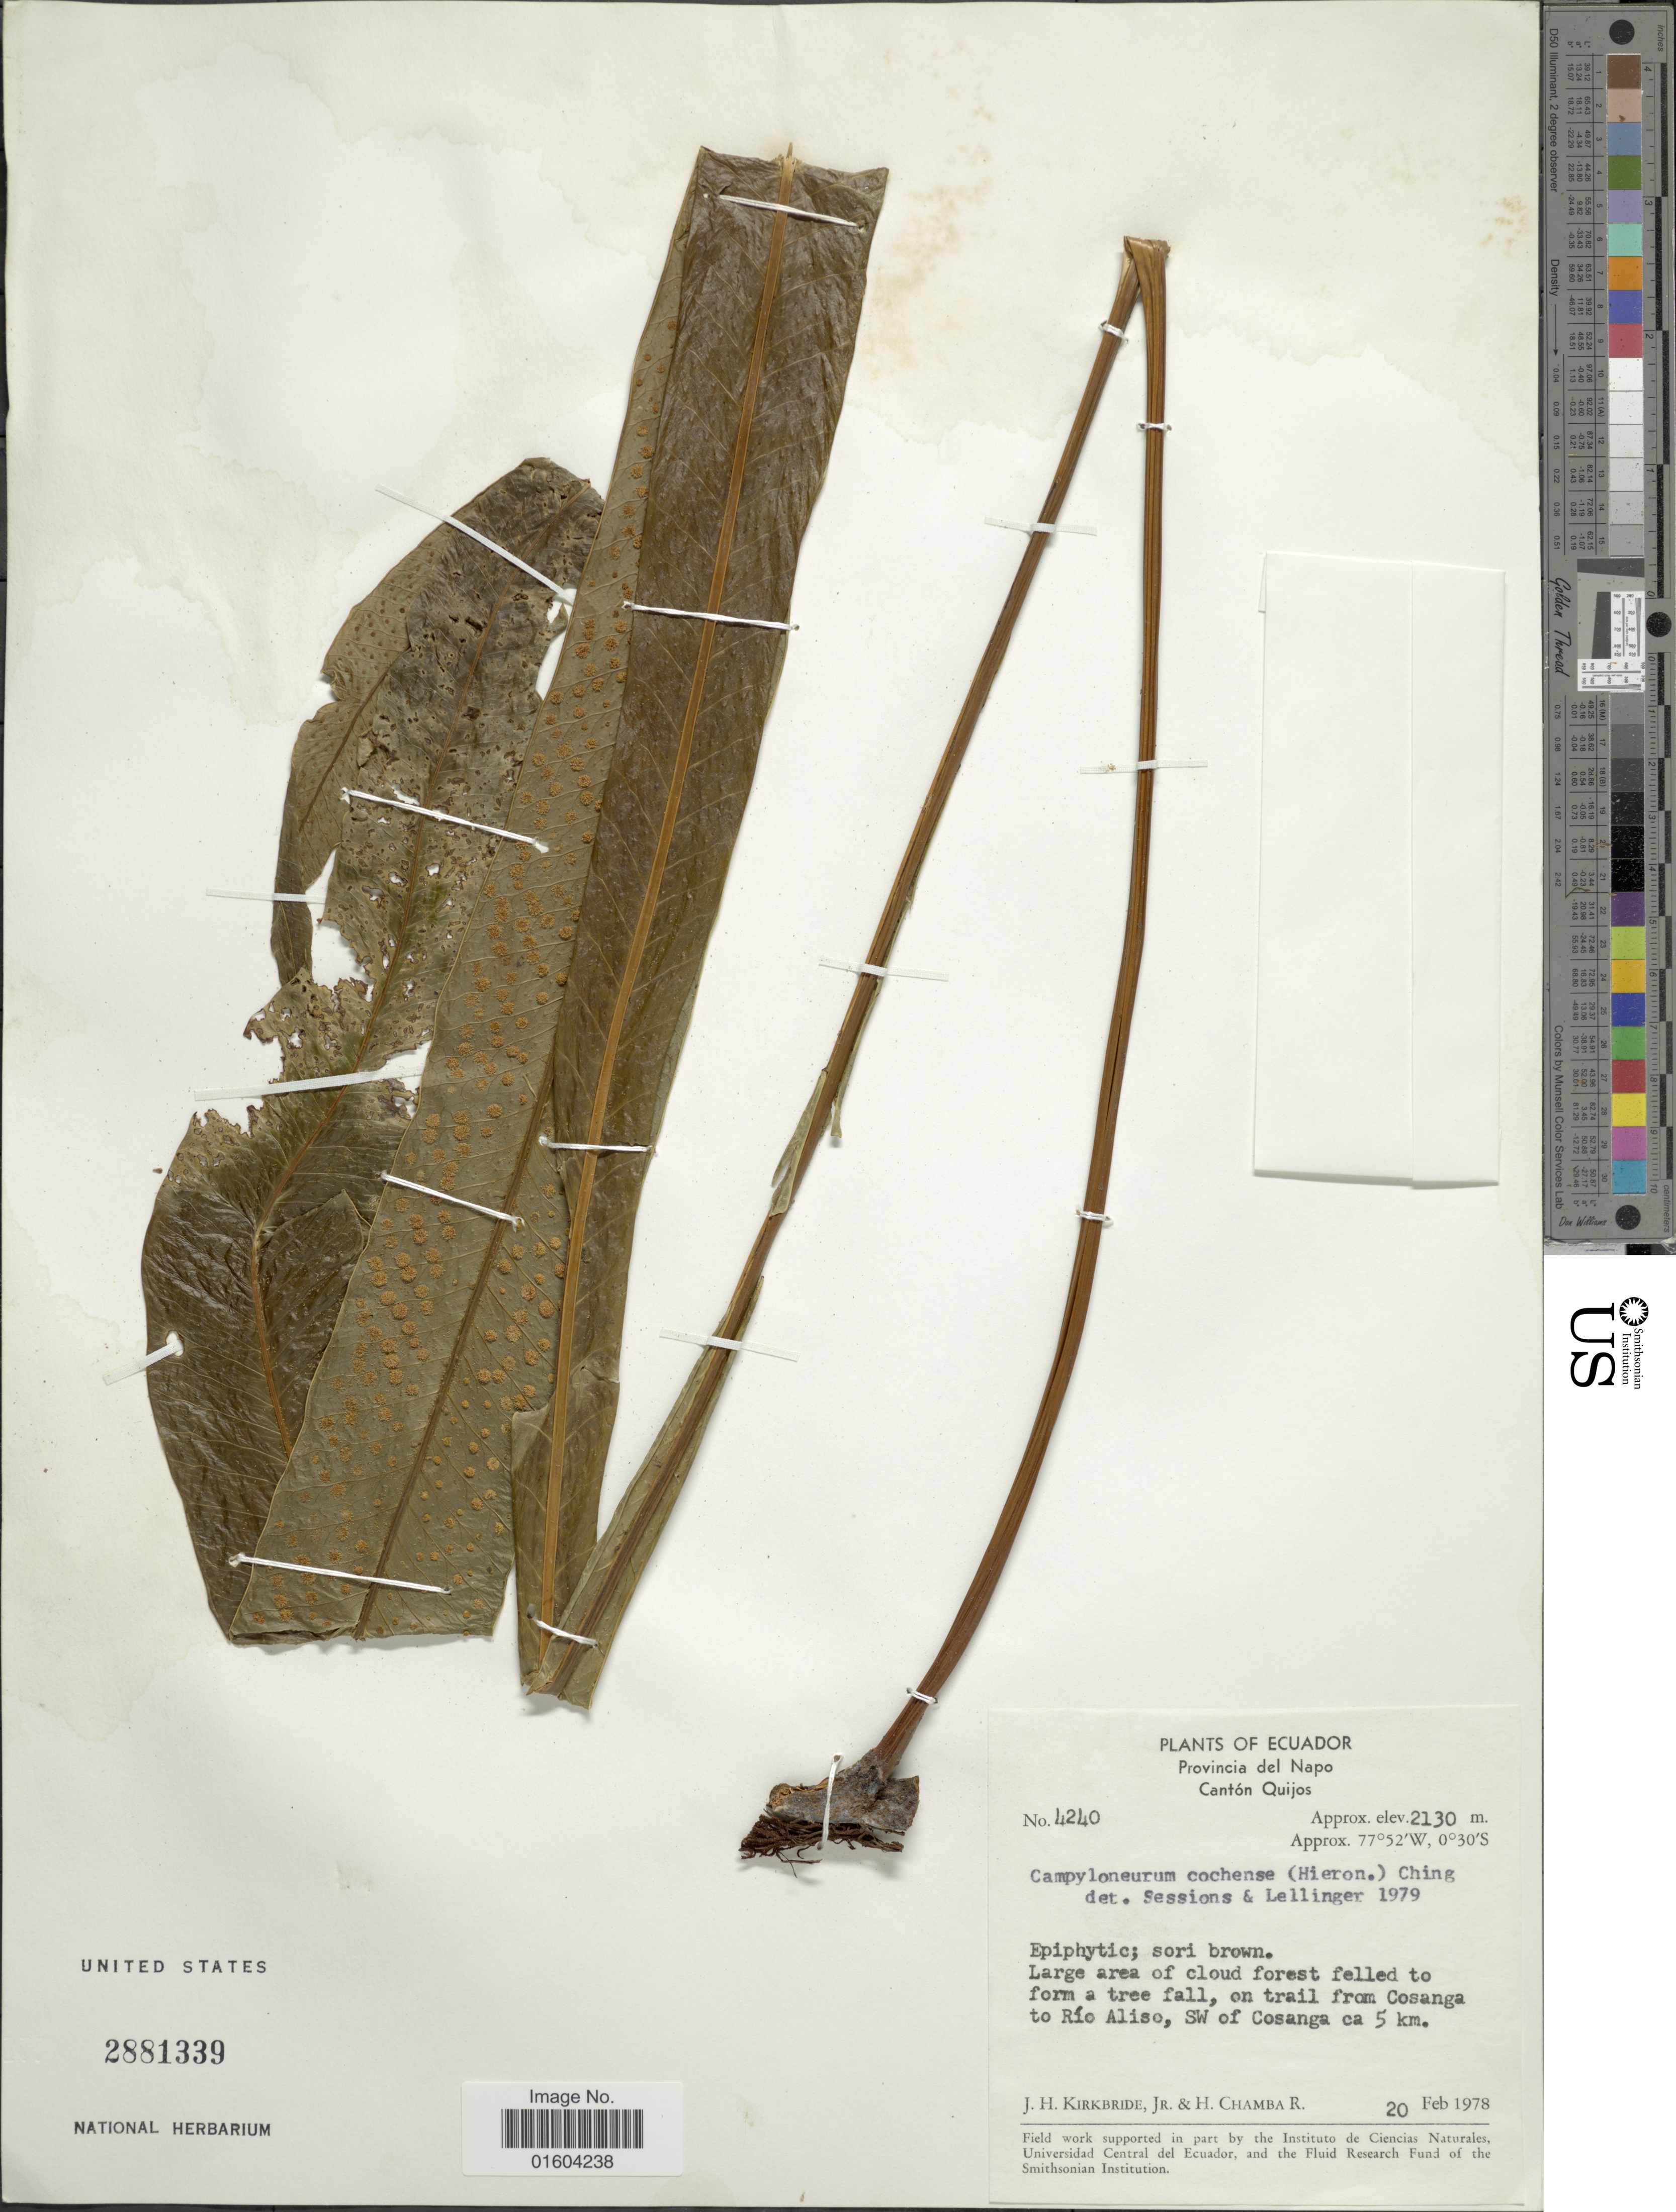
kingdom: Plantae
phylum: Tracheophyta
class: Polypodiopsida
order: Polypodiales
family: Polypodiaceae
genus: Campyloneurum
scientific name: Campyloneurum cochense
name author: (Hieron.) Ching & Farw.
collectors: J. H. Kirkbride & H. Chamba-R.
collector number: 4240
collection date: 1978-02-20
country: Ecuador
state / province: Napo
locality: Provincia del Napo, Canton Quijos. on trail from Cosanga to Rio Aliso,SW of Cosanga ca. 5 km.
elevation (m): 2130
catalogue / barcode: US 2881339